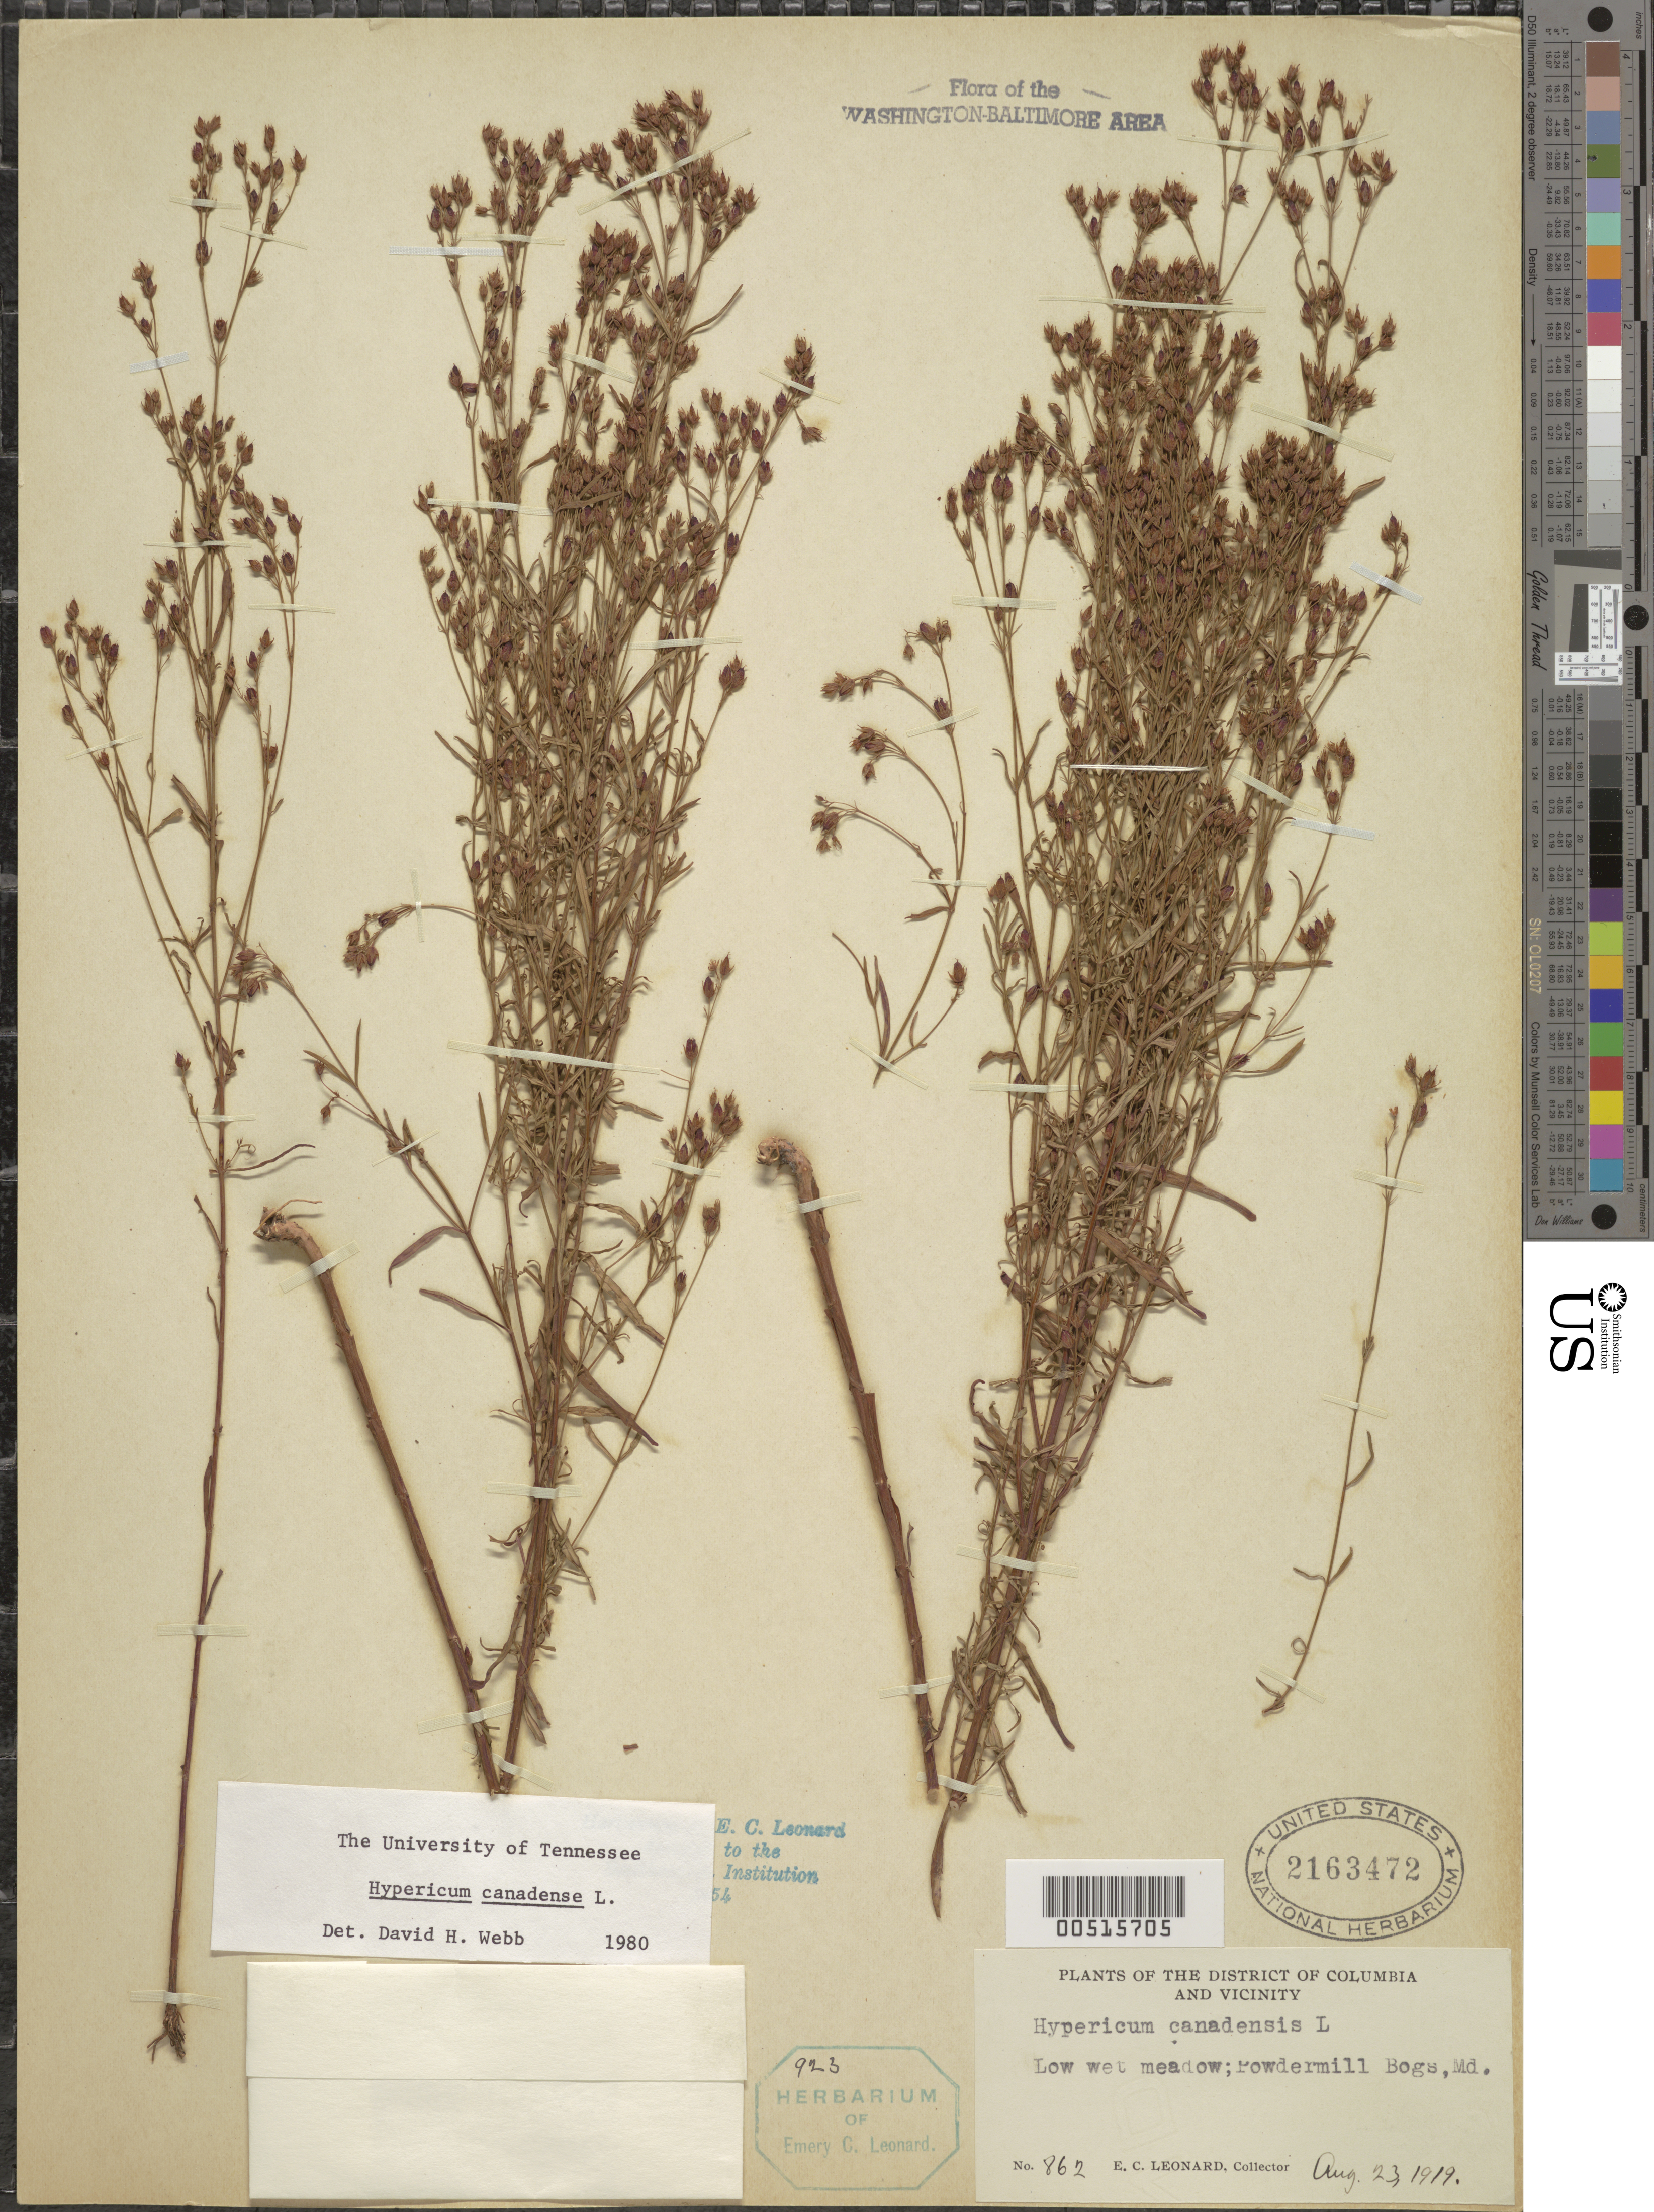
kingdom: Plantae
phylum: Tracheophyta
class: Magnoliopsida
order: Malpighiales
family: Hypericaceae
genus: Hypericum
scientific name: Hypericum canadense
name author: L.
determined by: Webb, D. H.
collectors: E. C. Leonard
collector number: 862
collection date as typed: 23 Aug 1919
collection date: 1919-08-23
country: United States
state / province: Maryland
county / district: Prince George's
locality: Powdermill Bogs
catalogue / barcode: US 2163472